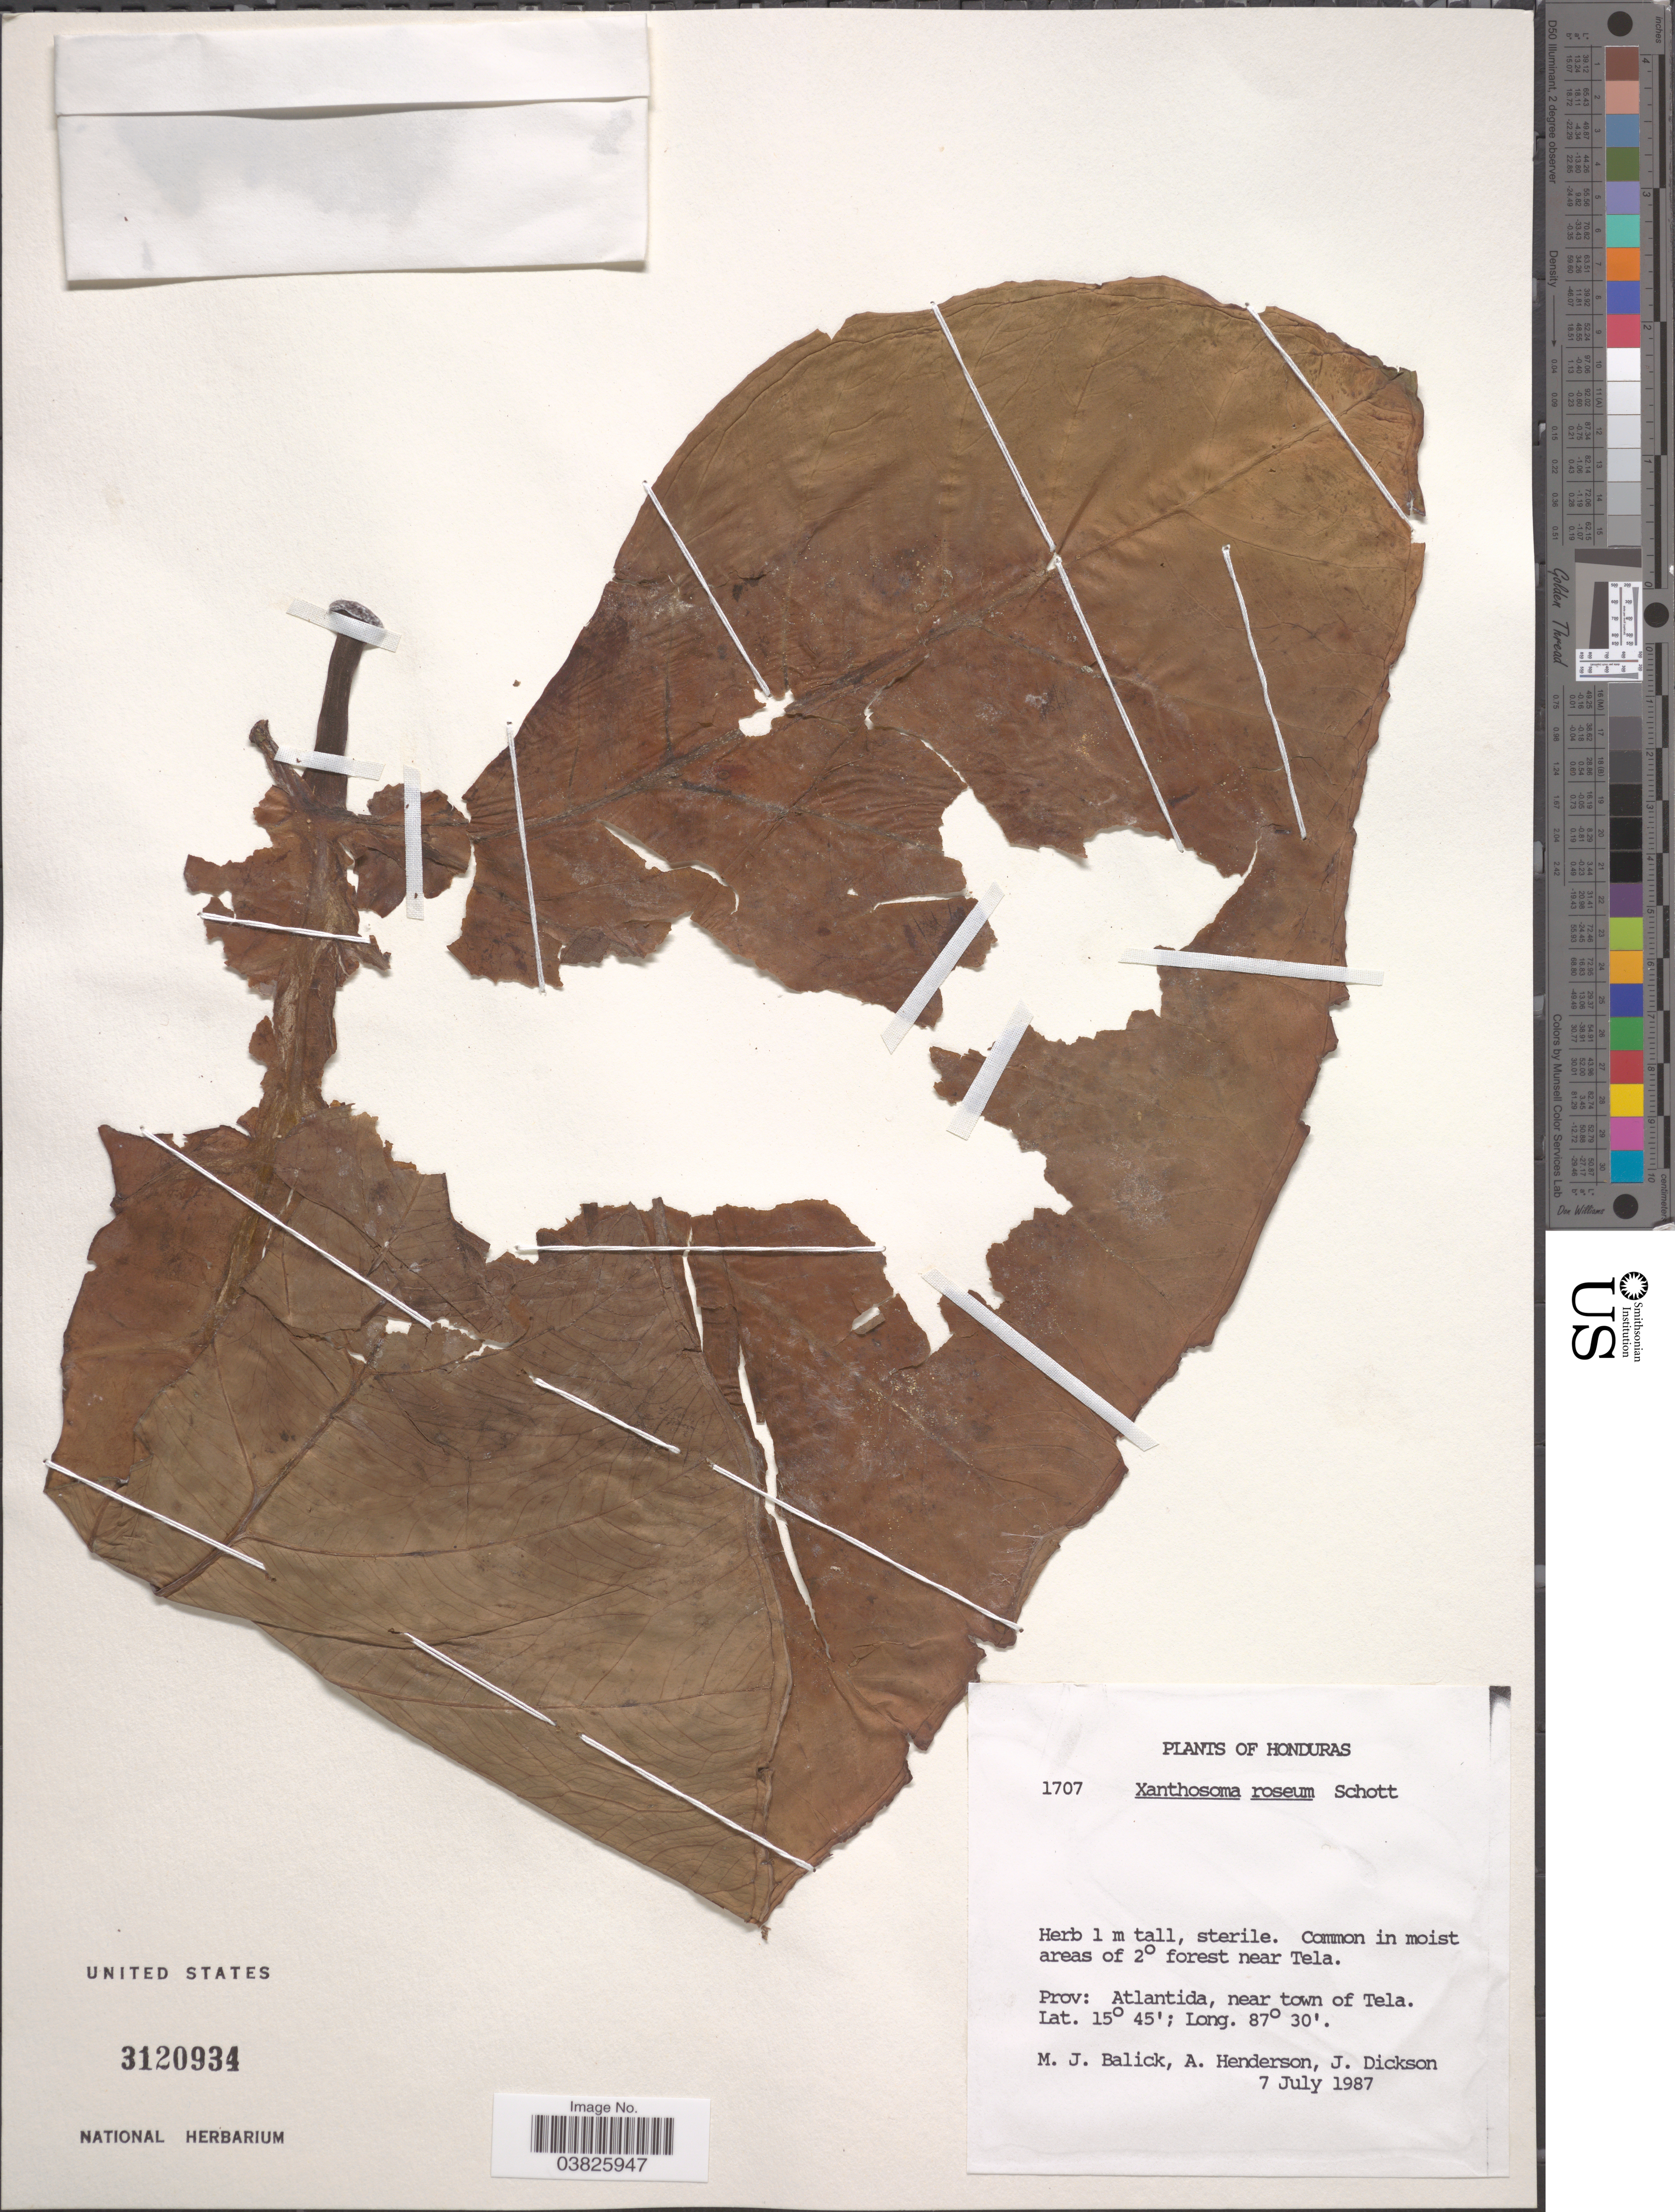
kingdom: Plantae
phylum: Tracheophyta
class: Liliopsida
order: Alismatales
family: Araceae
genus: Xanthosoma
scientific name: Xanthosoma roseum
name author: Schott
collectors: M. J. Balick, A. Henderson & J. Dickson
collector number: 1707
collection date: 1987-07-07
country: Honduras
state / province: Atlantida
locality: Common in moist areas of 2º forest near Tela. Near town of Tela.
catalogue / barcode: US 3120934